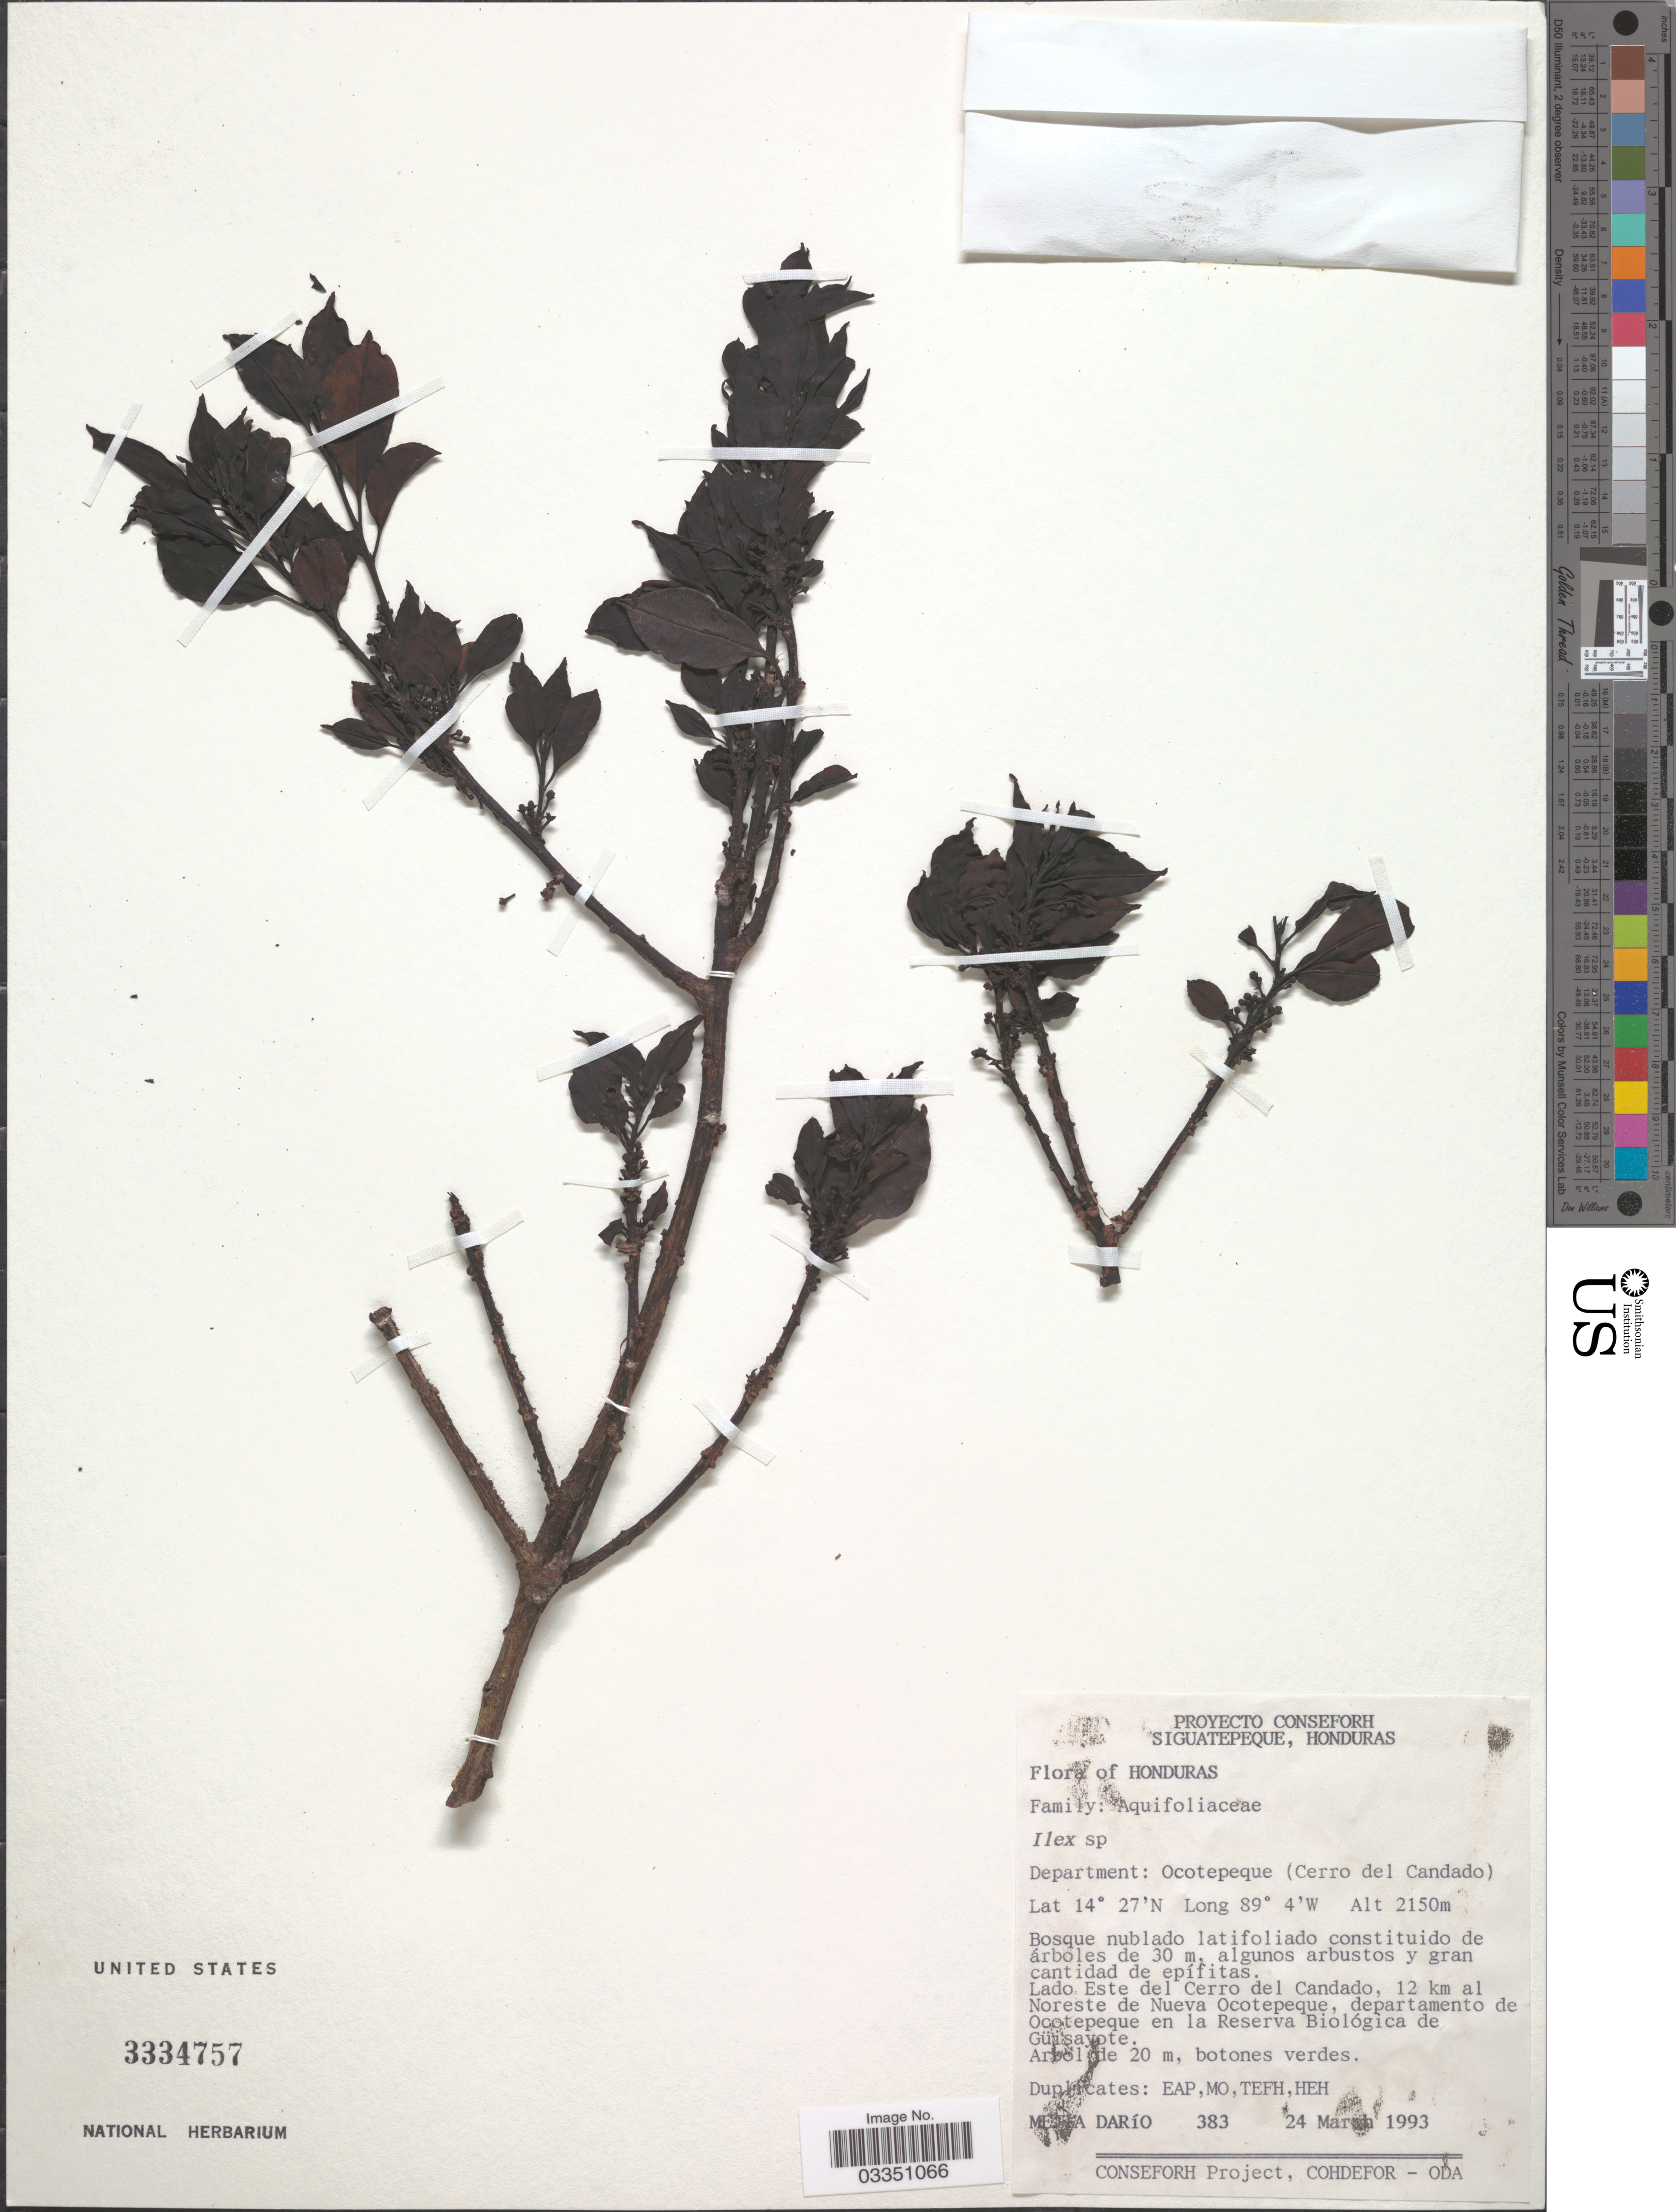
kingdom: Plantae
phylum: Tracheophyta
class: Magnoliopsida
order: Aquifoliales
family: Aquifoliaceae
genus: Ilex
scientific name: Ilex sp.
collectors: M. Dário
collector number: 383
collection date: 1993-03-24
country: Honduras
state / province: Ocotepeque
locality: Department: Ocotepeque (Cerro del Candado). Lado Este del Cerro del Candado, 12 km al Noreste de Nueva Ocotepeque, departamento de Ocotepeque en la Reserva Biológica de Güisayote.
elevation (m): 2150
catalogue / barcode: US 3334757